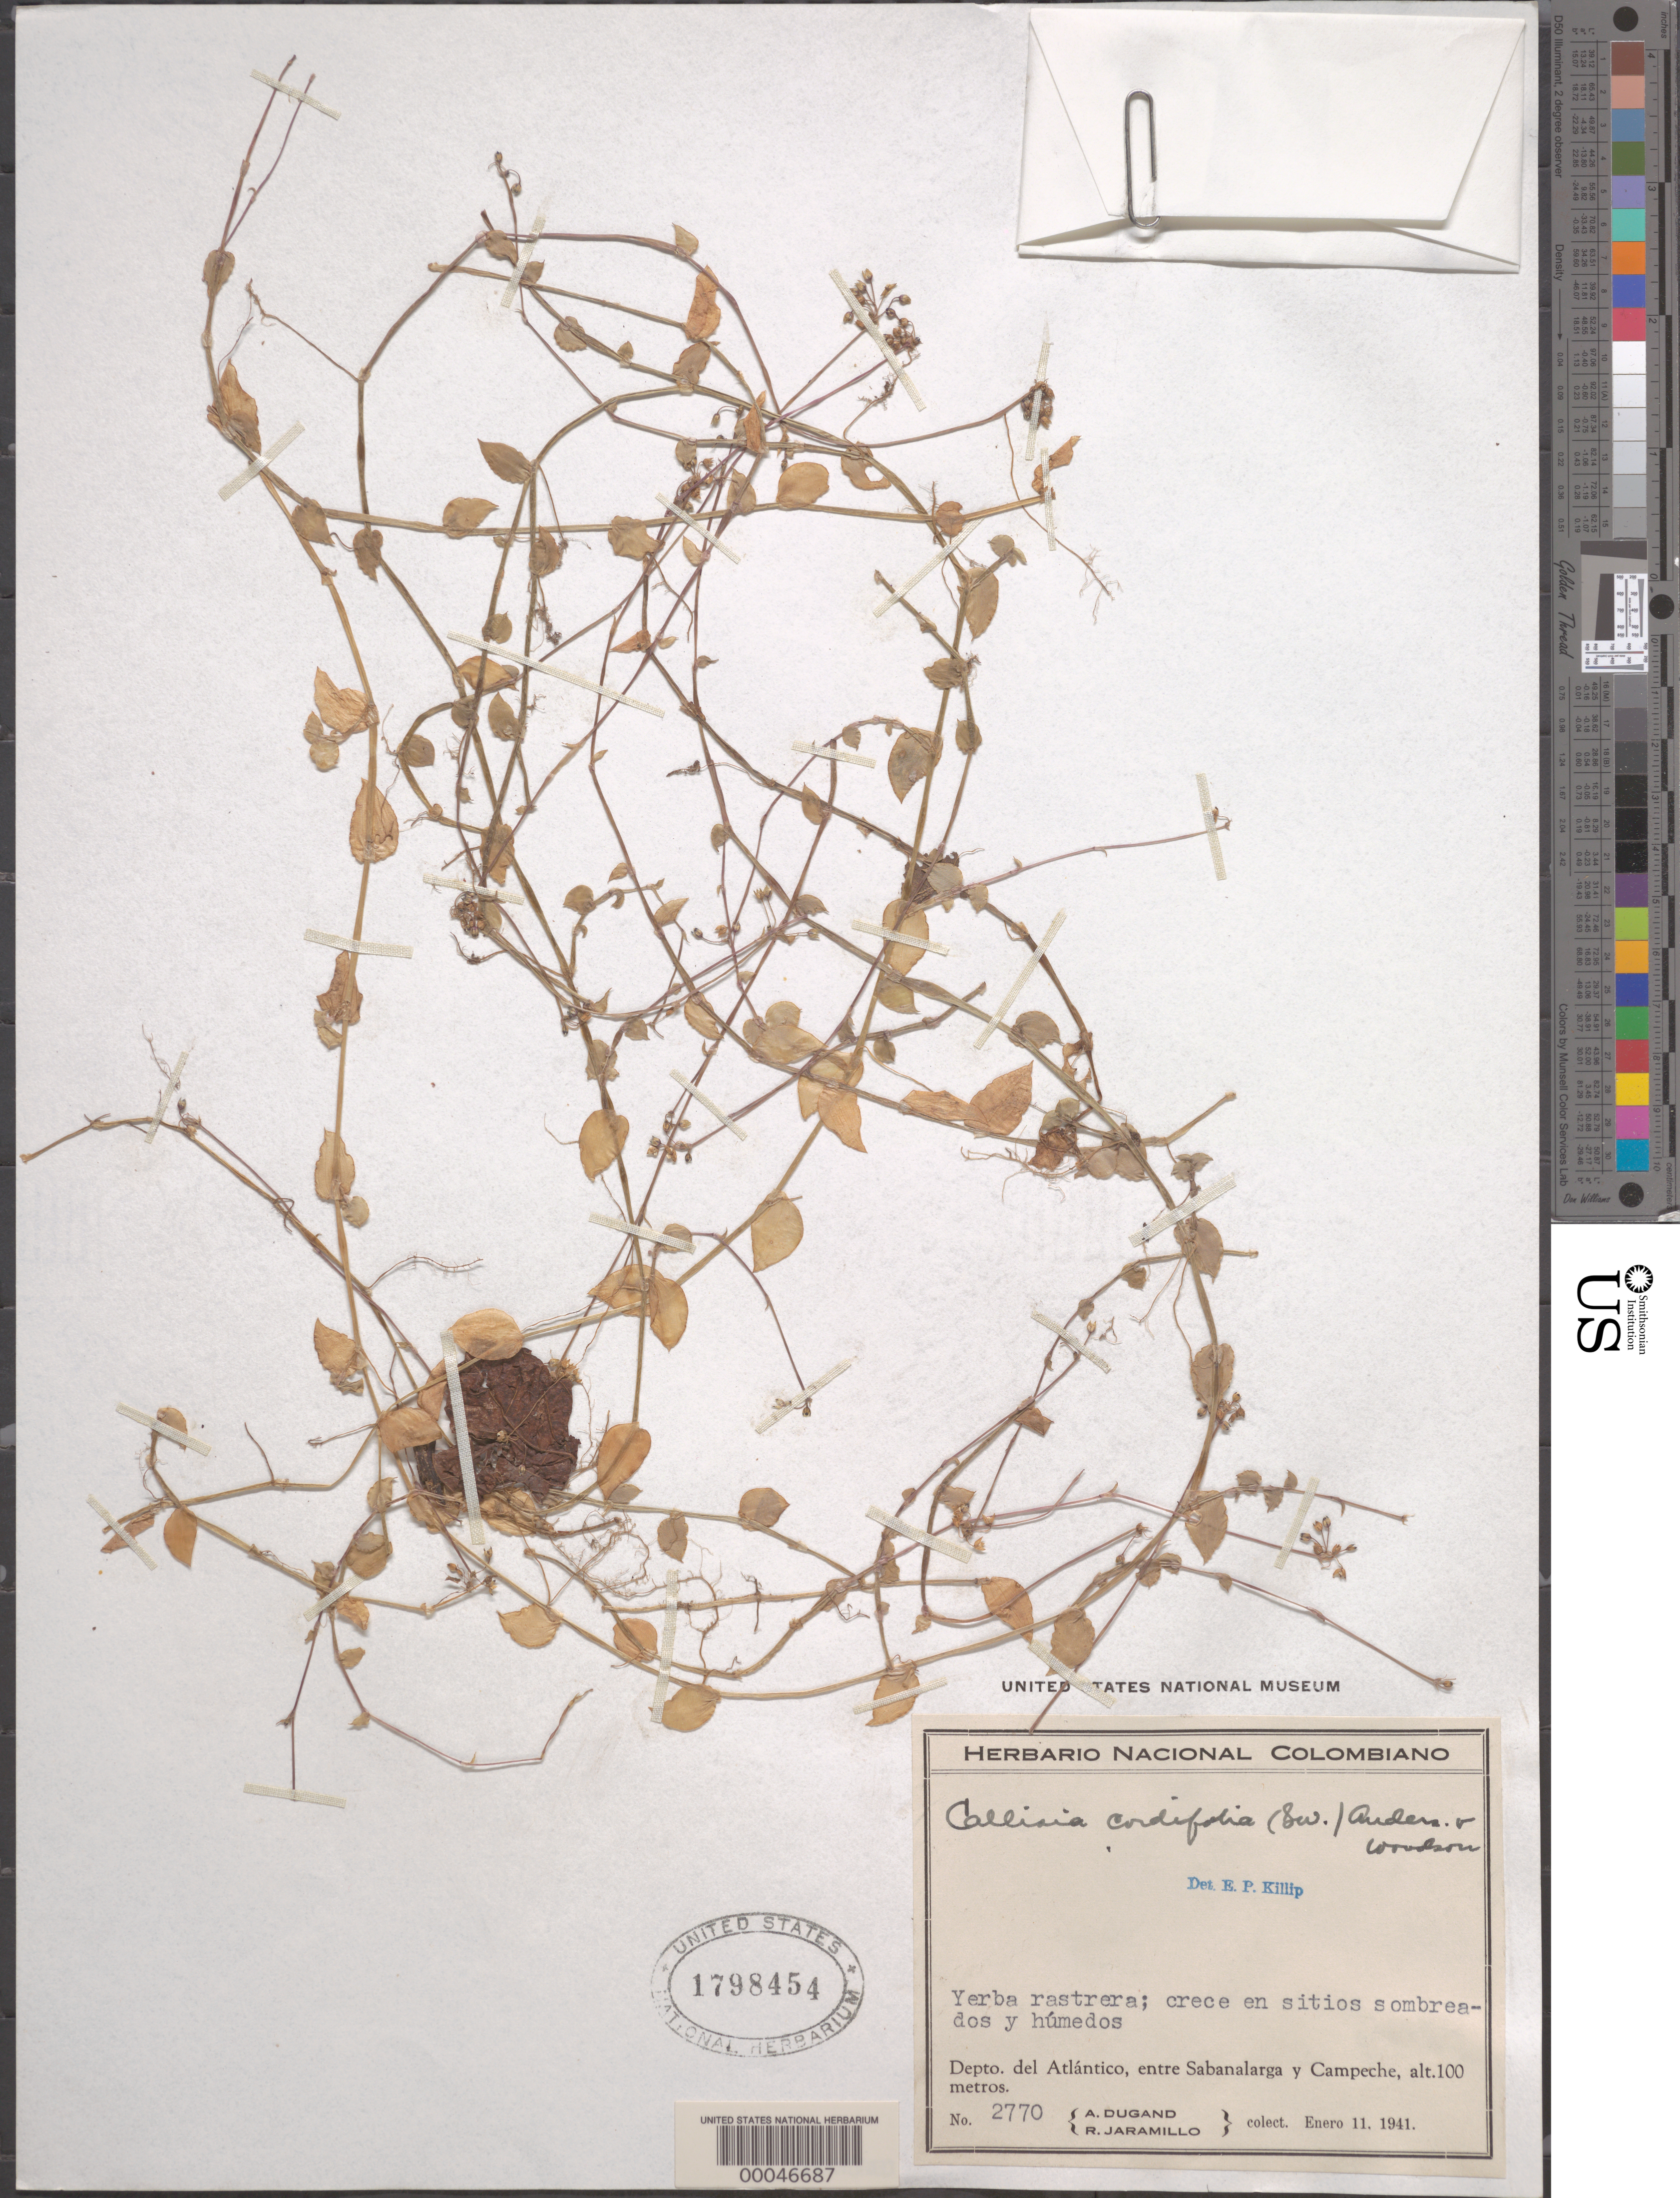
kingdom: Plantae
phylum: Tracheophyta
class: Liliopsida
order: Commelinales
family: Commelinaceae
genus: Callisia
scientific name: Callisia cordifolia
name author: (Sw.) E.S. Anderson & Woodson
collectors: A. Dugand G. & R. Jaramillo M.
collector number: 2770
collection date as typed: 11 Jan 1941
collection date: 1941-01-11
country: Colombia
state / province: Atlántico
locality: Between Sabanalarga and Campeche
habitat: Moist, sunny area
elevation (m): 100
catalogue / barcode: US 1798454